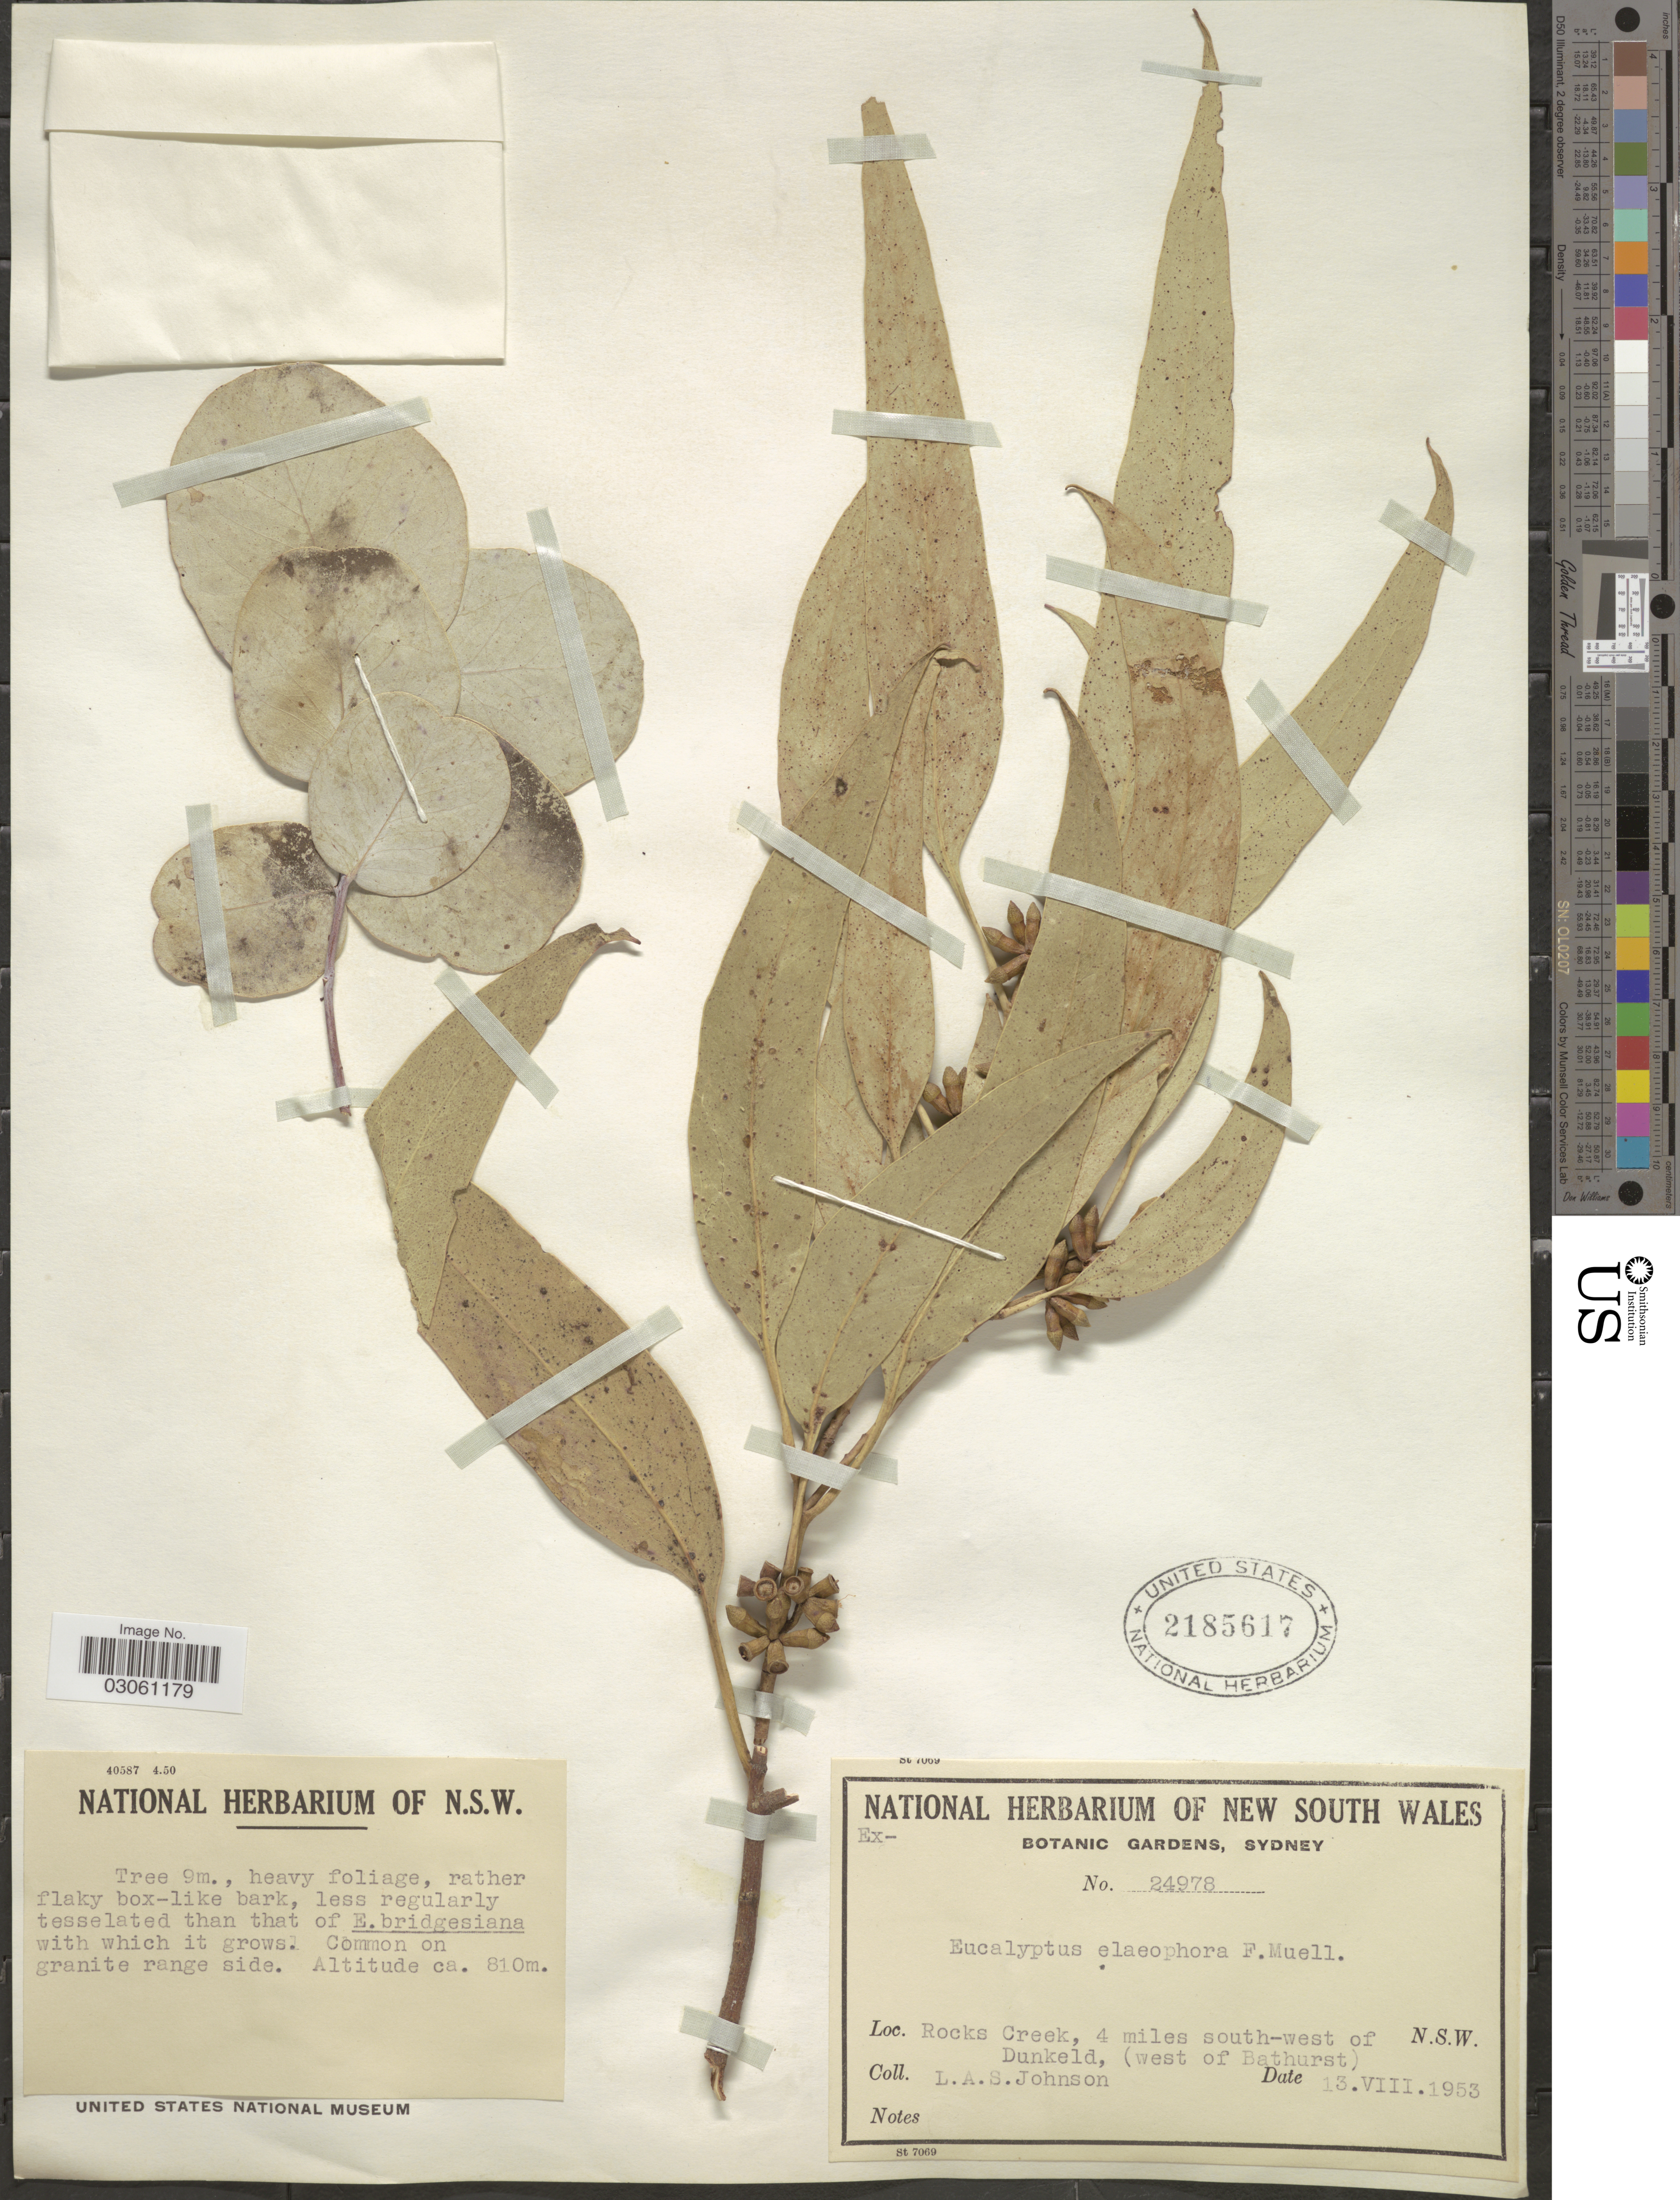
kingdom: Plantae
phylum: Tracheophyta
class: Magnoliopsida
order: Myrtales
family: Myrtaceae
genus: Eucalyptus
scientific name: Eucalyptus elaeophora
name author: F. Muell.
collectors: L. A. S. Johnson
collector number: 24978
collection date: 1953-08-13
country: Australia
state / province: New South Wales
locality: Rocks Creek, 4 miles south-west of Dunkeld, (west of Bathurst).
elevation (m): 810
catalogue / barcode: US 2185617